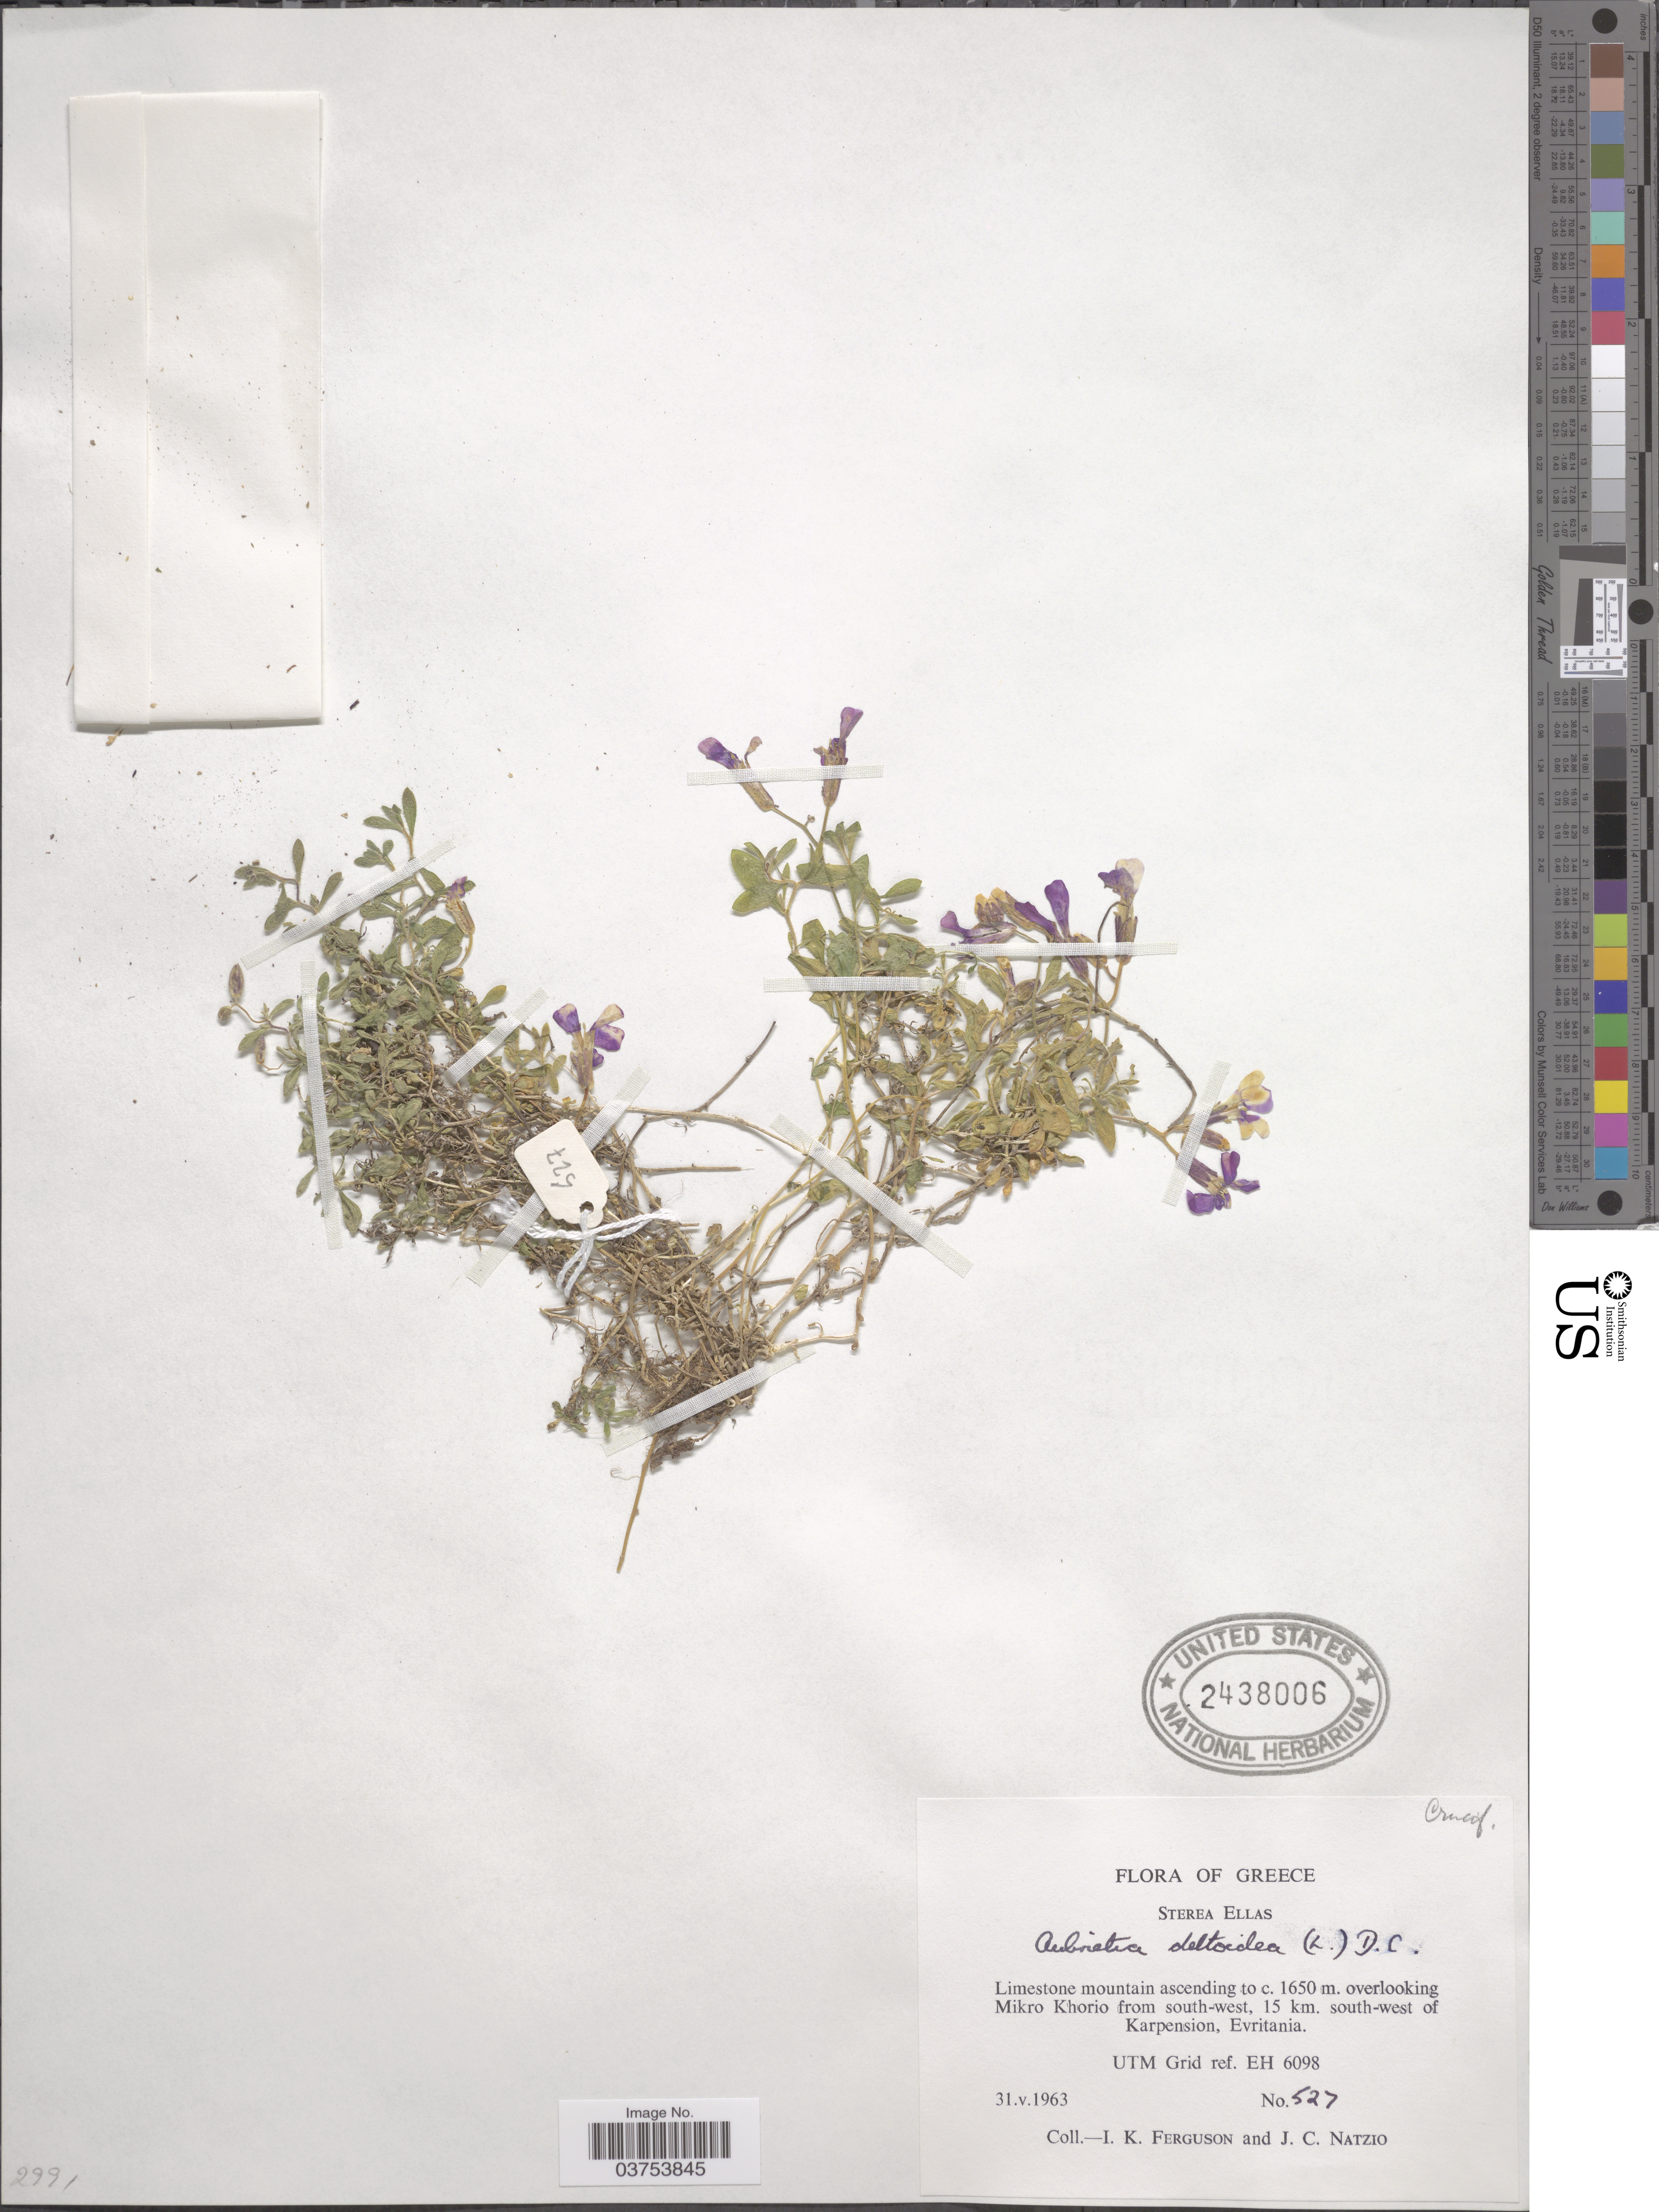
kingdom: Plantae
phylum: Tracheophyta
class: Magnoliopsida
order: Brassicales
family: Brassicaceae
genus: Aubrieta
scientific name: Aubrieta deltoidea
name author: (L.) DC.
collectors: I. K. Ferguson & J. Natzio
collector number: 527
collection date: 1963-05-31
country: Greece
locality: Sterea Ellas. Overlooking Mikro Khorio from south-west, 15 km. south-west of Karpension, Evritania. UTM Grid ref. EH 6098.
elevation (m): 1650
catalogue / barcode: US 2438006